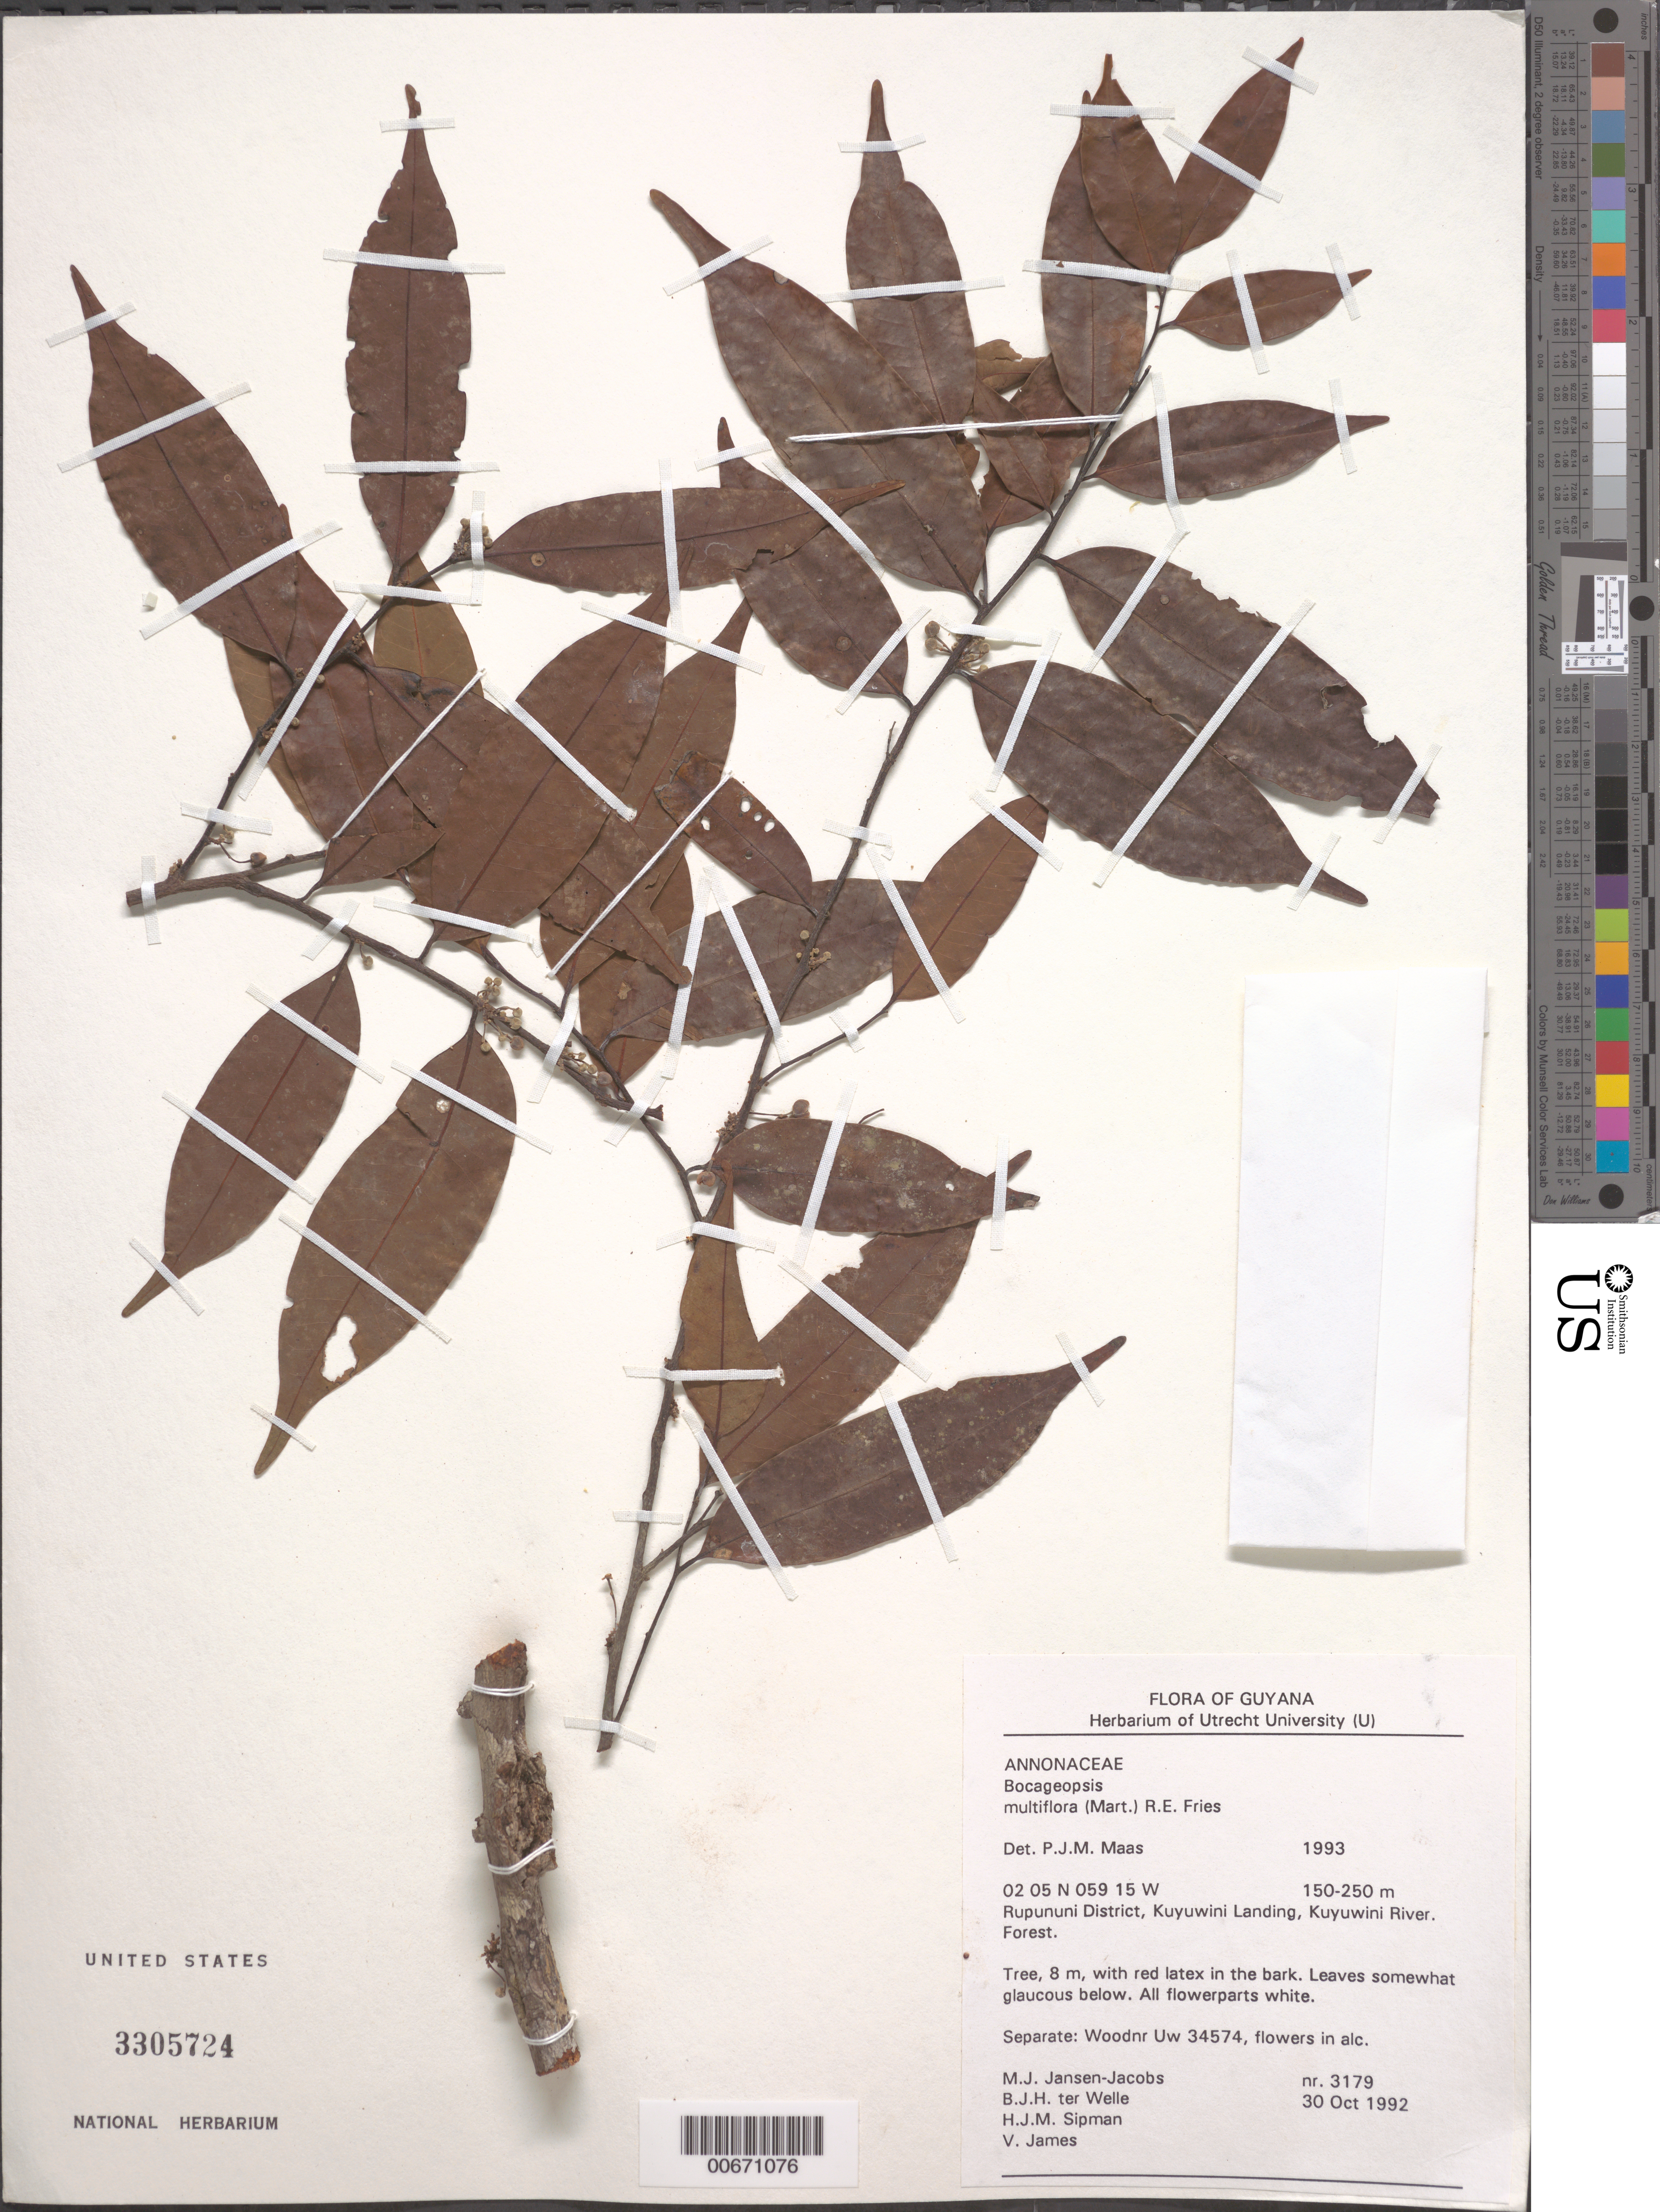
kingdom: Plantae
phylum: Tracheophyta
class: Magnoliopsida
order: Magnoliales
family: Annonaceae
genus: Bocageopsis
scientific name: Bocageopsis multiflora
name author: (Mart.) R.E. Fr.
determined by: Maas, Paul J. M.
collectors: M. J. Jansen-Jacobs, B. Welle, H. J. M. Sipman & V. James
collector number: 3179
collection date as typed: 30-Oct-92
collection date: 1992-10-30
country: Guyana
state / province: U. Takutu-U. Essequibo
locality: Kuyuwini Landing, Kuyuwini River, Rupununi District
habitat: Forest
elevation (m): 150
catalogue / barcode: US 3305724